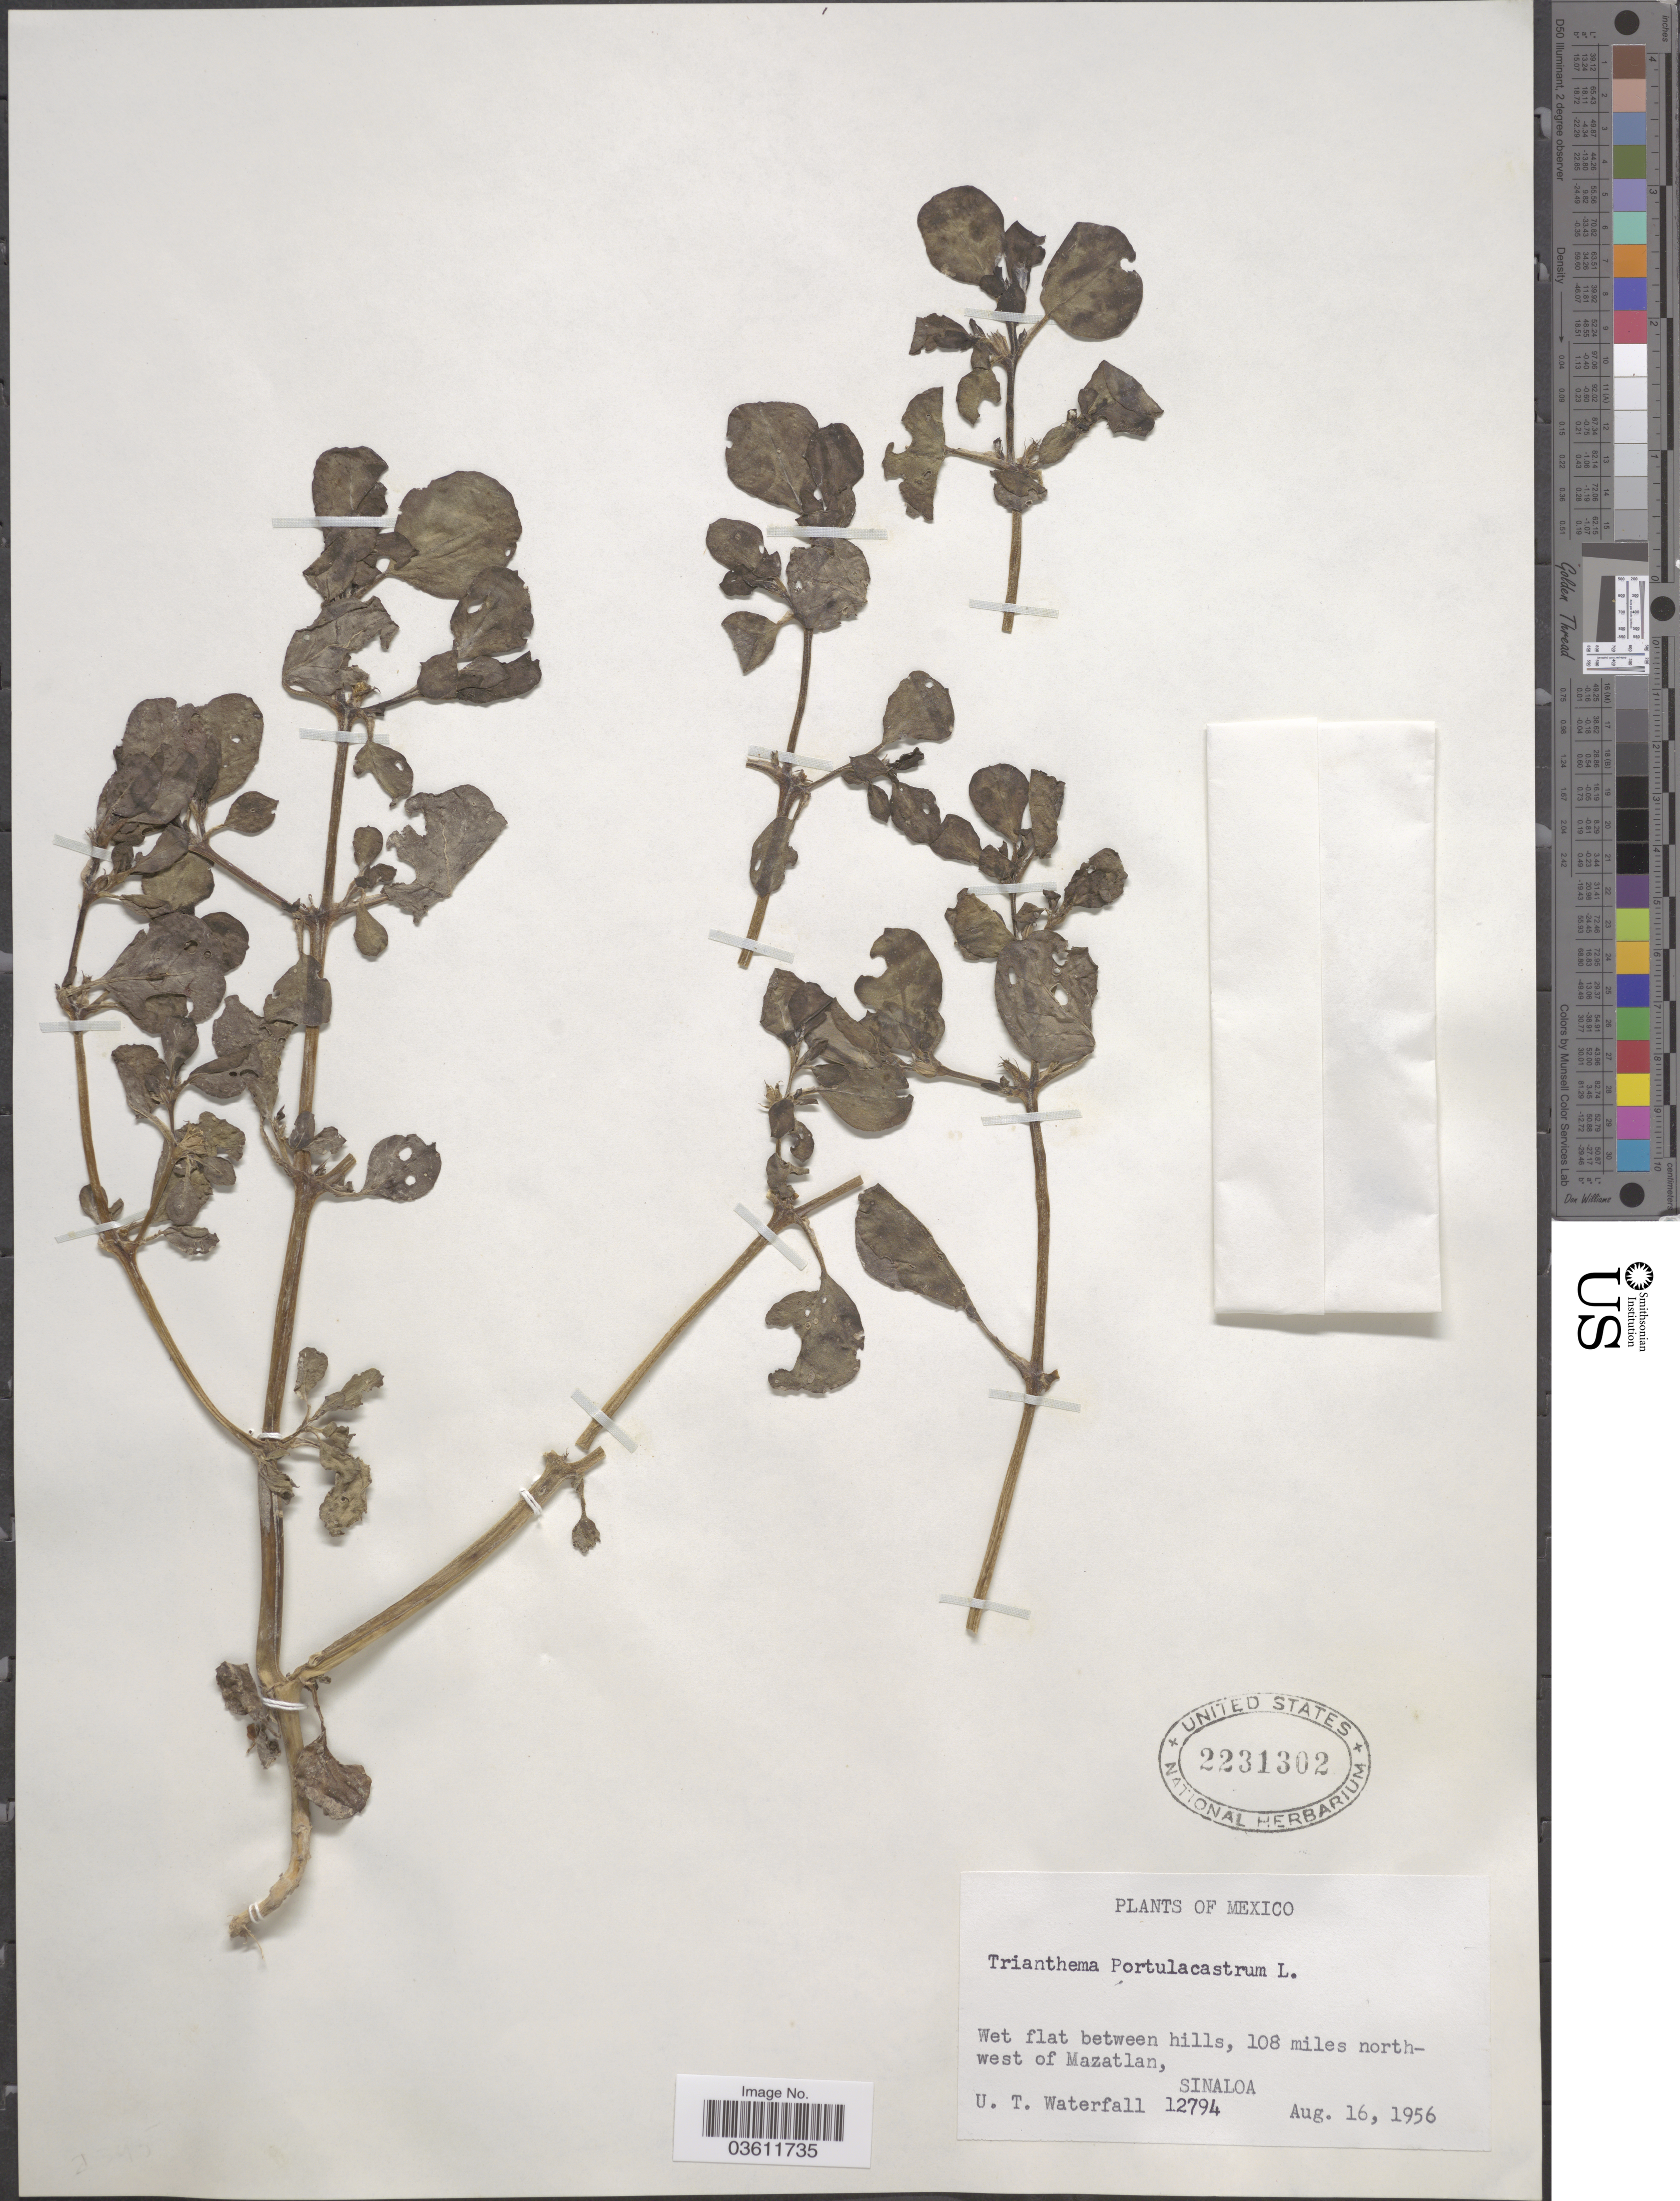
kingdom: Plantae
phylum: Tracheophyta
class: Magnoliopsida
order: Caryophyllales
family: Aizoaceae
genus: Trianthema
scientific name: Trianthema portulacastrum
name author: L.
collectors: U. T. Waterfall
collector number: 12794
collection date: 1956-08-16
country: Mexico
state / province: Sinaloa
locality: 108 miles north-west of Mazatlan.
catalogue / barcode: US 2231302